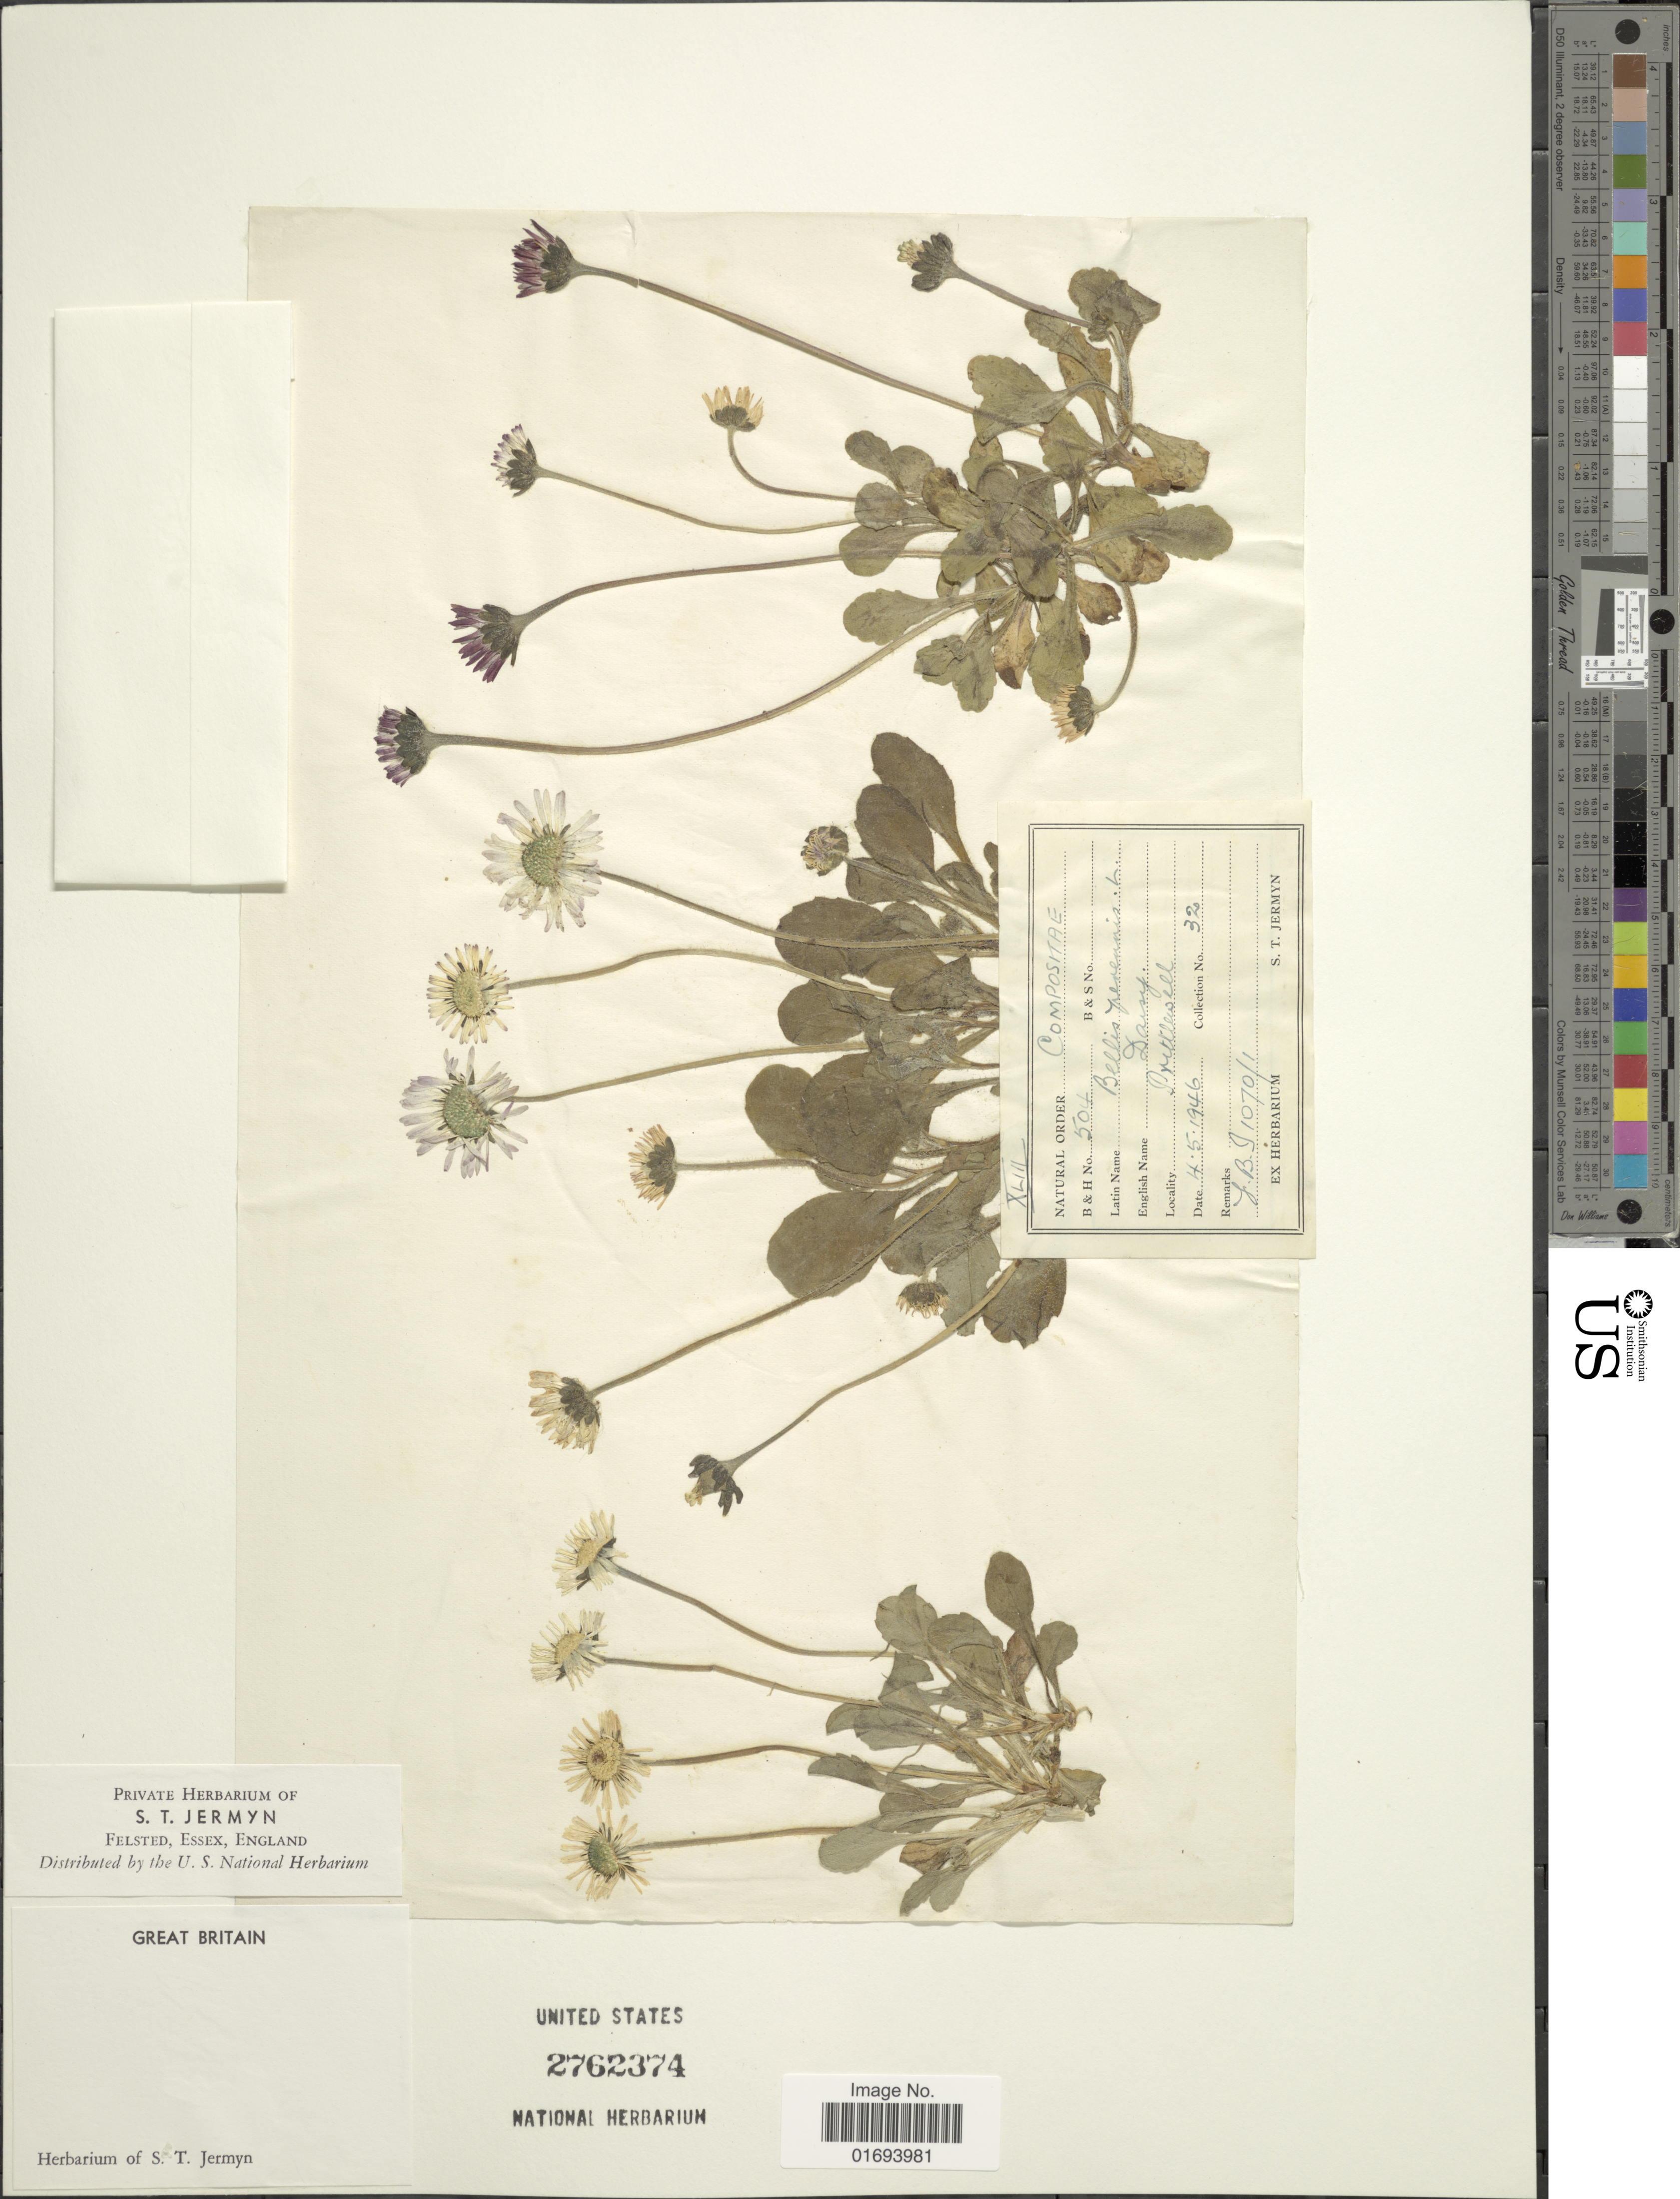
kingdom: Plantae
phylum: Tracheophyta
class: Magnoliopsida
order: Asterales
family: Asteraceae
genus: Bellis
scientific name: Bellis perennis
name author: L.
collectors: S. Jermyn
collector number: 32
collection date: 1946-05-04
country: United Kingdom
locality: Prittlewell. Great Brittain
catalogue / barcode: US 2762374